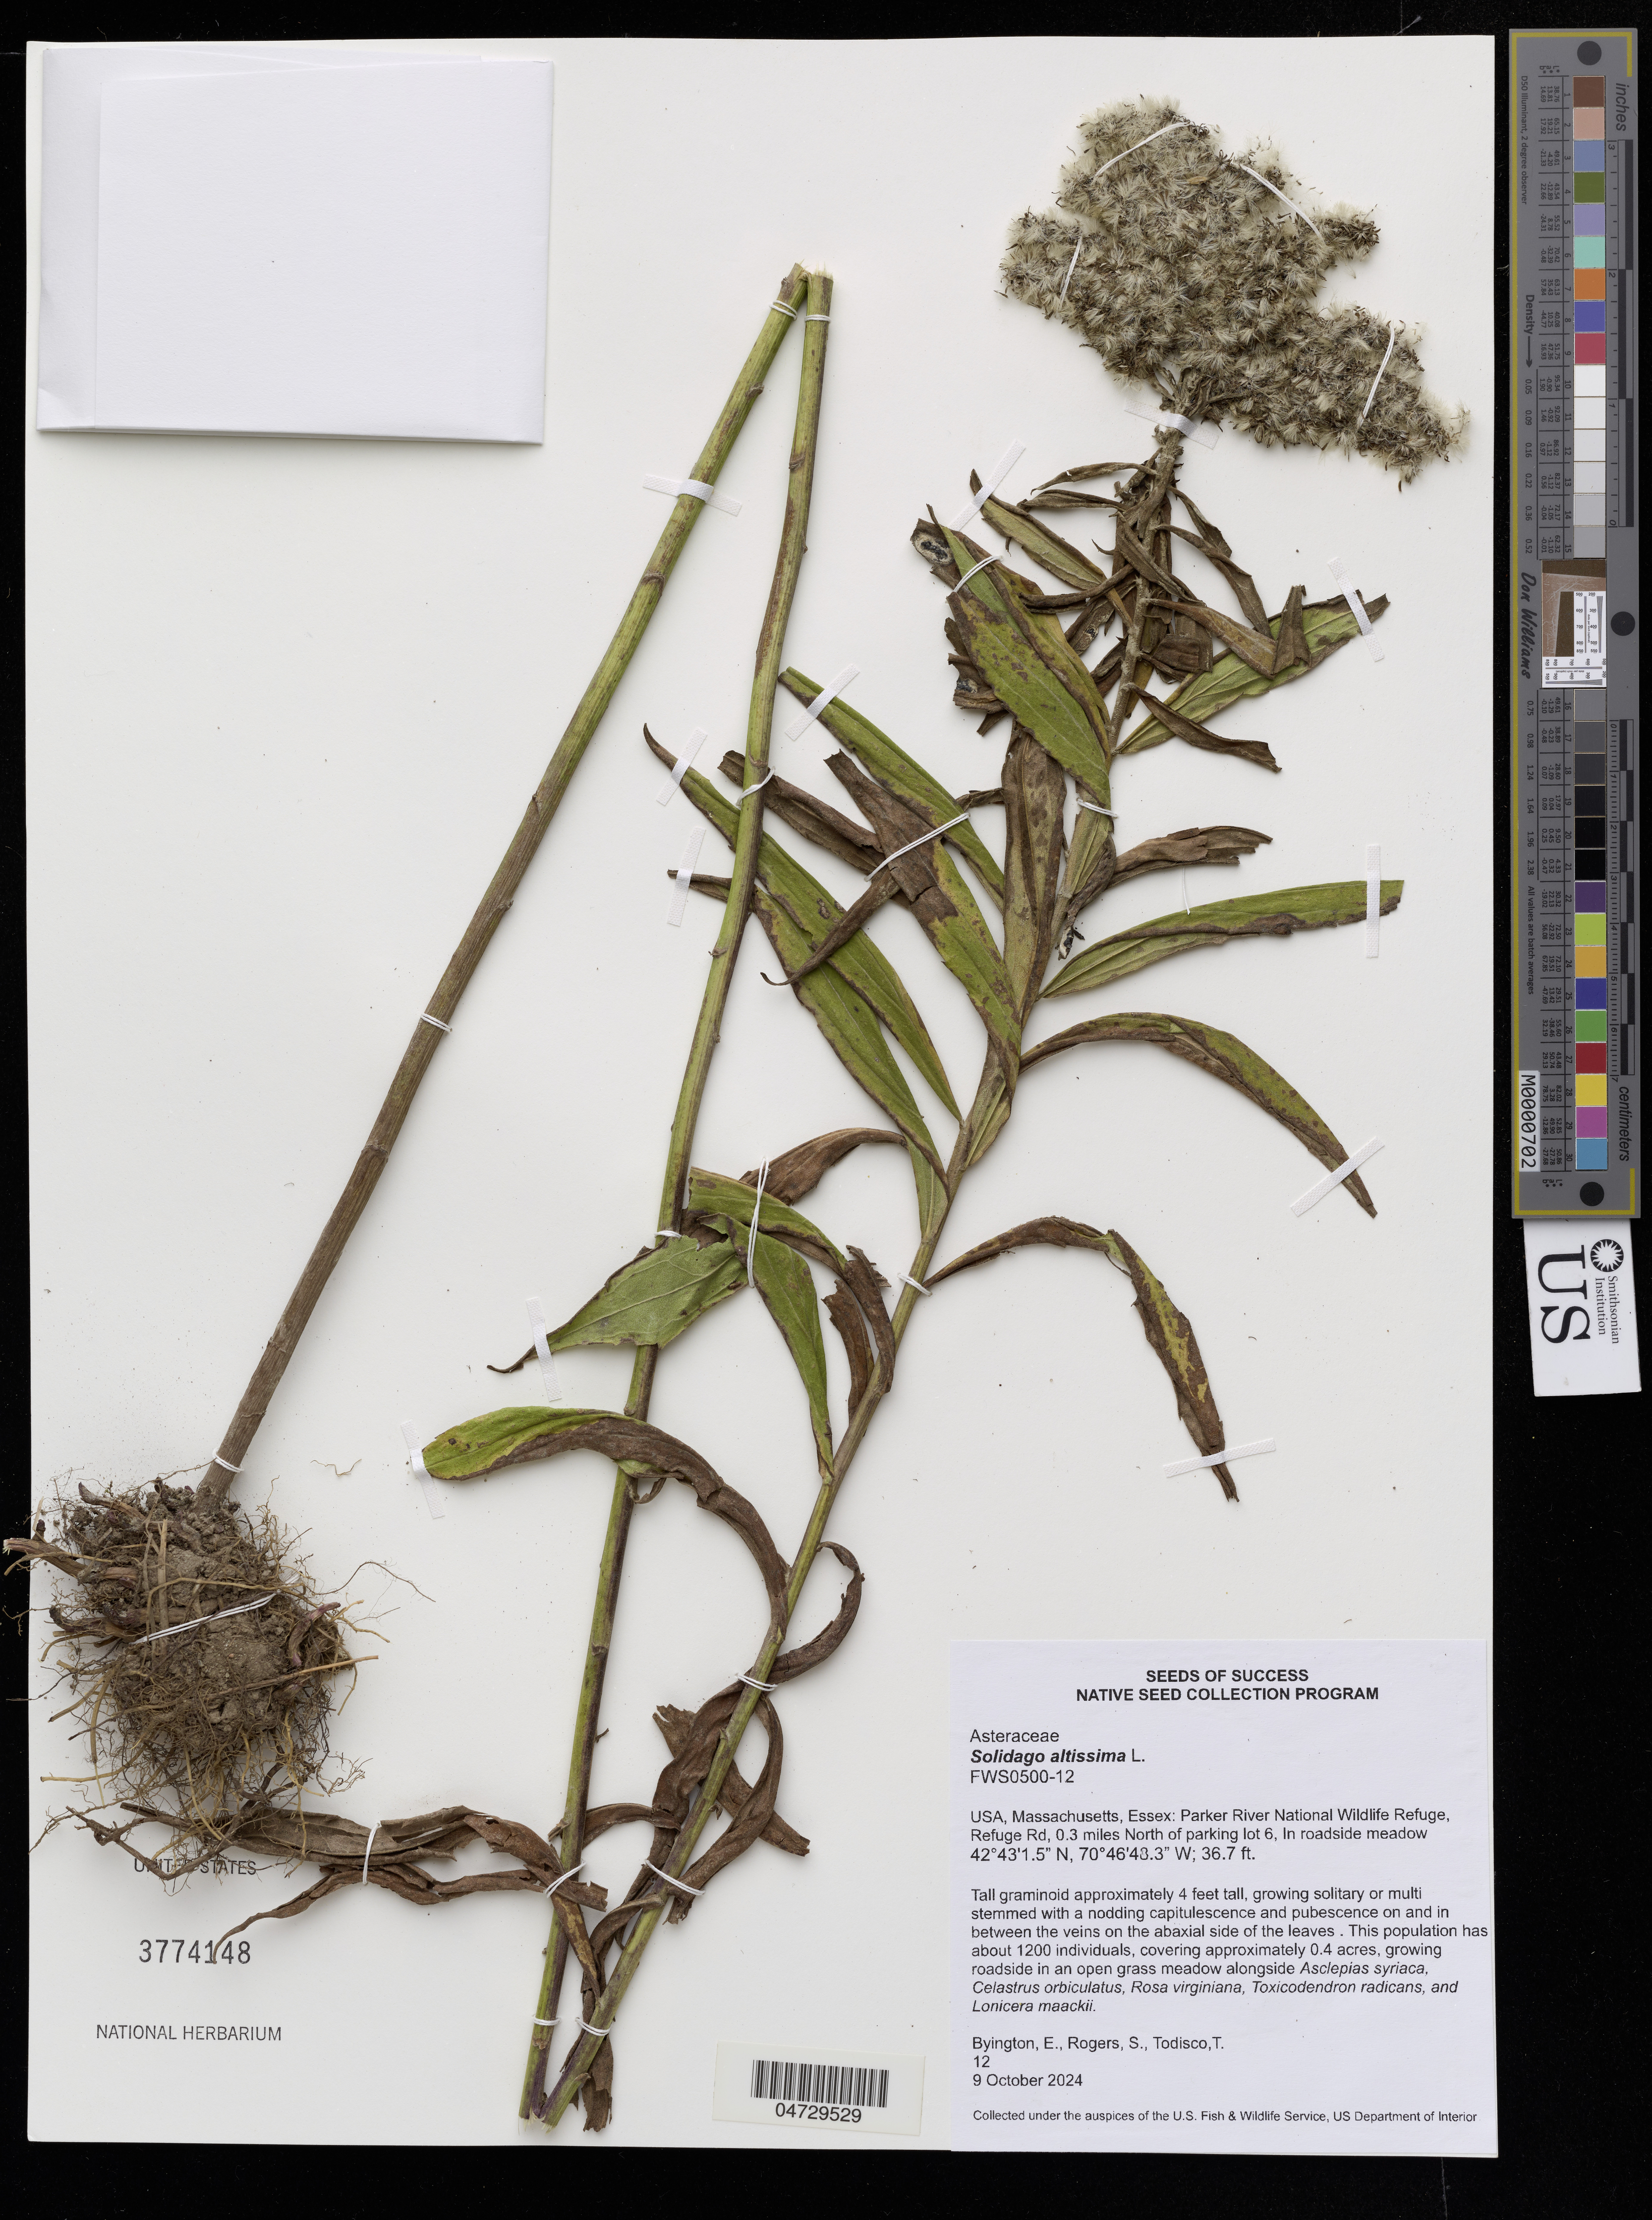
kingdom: Plantae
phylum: Tracheophyta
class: Magnoliopsida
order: Asterales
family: Asteraceae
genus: Solidago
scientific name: Solidago altissima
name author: L.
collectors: E. Byington, S. Rogers & T. Todisco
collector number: FWS0500-12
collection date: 2024-10-09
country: United States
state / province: Massachusetts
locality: Essex: Parker River National Wildlife Refuge, Refuge Rd, 0.3 miles North of parking lot 6, In roadside meadow.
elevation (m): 11.2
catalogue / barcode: US 3774148